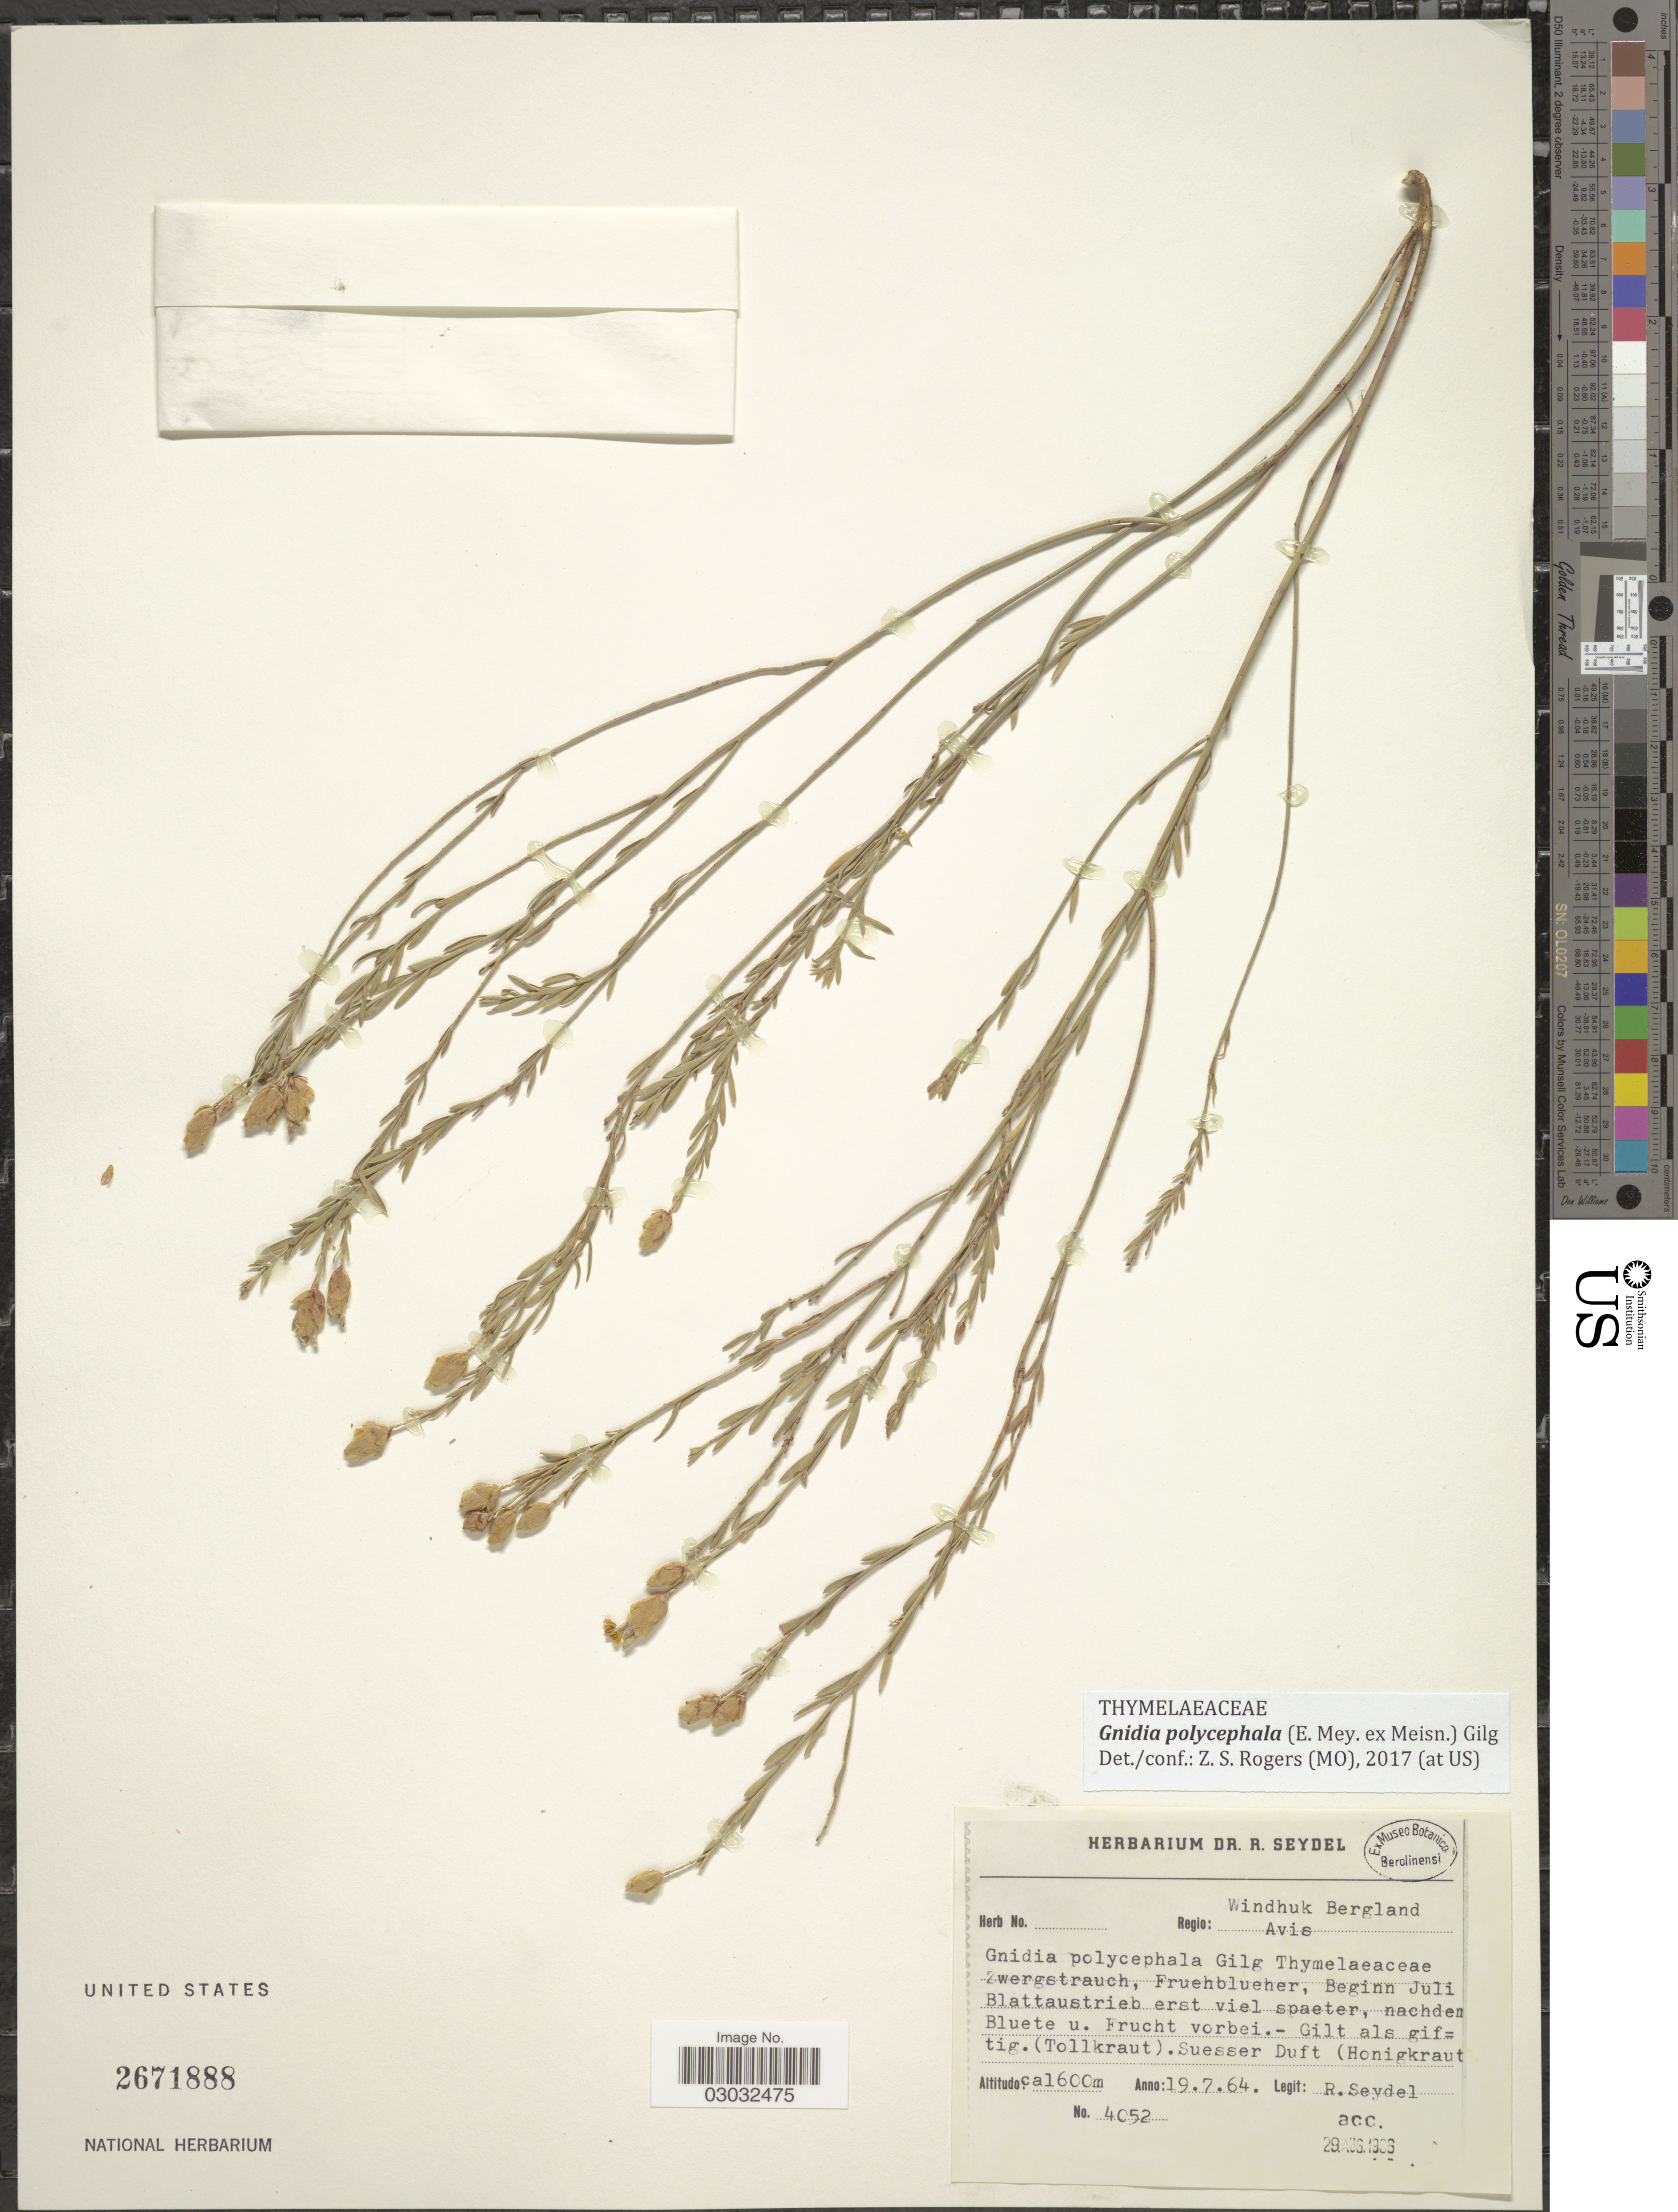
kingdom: Plantae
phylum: Tracheophyta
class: Magnoliopsida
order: Malvales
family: Thymelaeaceae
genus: Lasiosiphon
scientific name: Lasiosiphon polycephalus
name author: (E. Mey. ex Meisn.) H. Pearson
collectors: R. Seydel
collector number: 4052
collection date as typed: Transcribed d/m/y: 19/7/64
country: Namibia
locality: Regio Windhuk Bergland. Avis.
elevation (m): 1600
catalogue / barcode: US 2671888